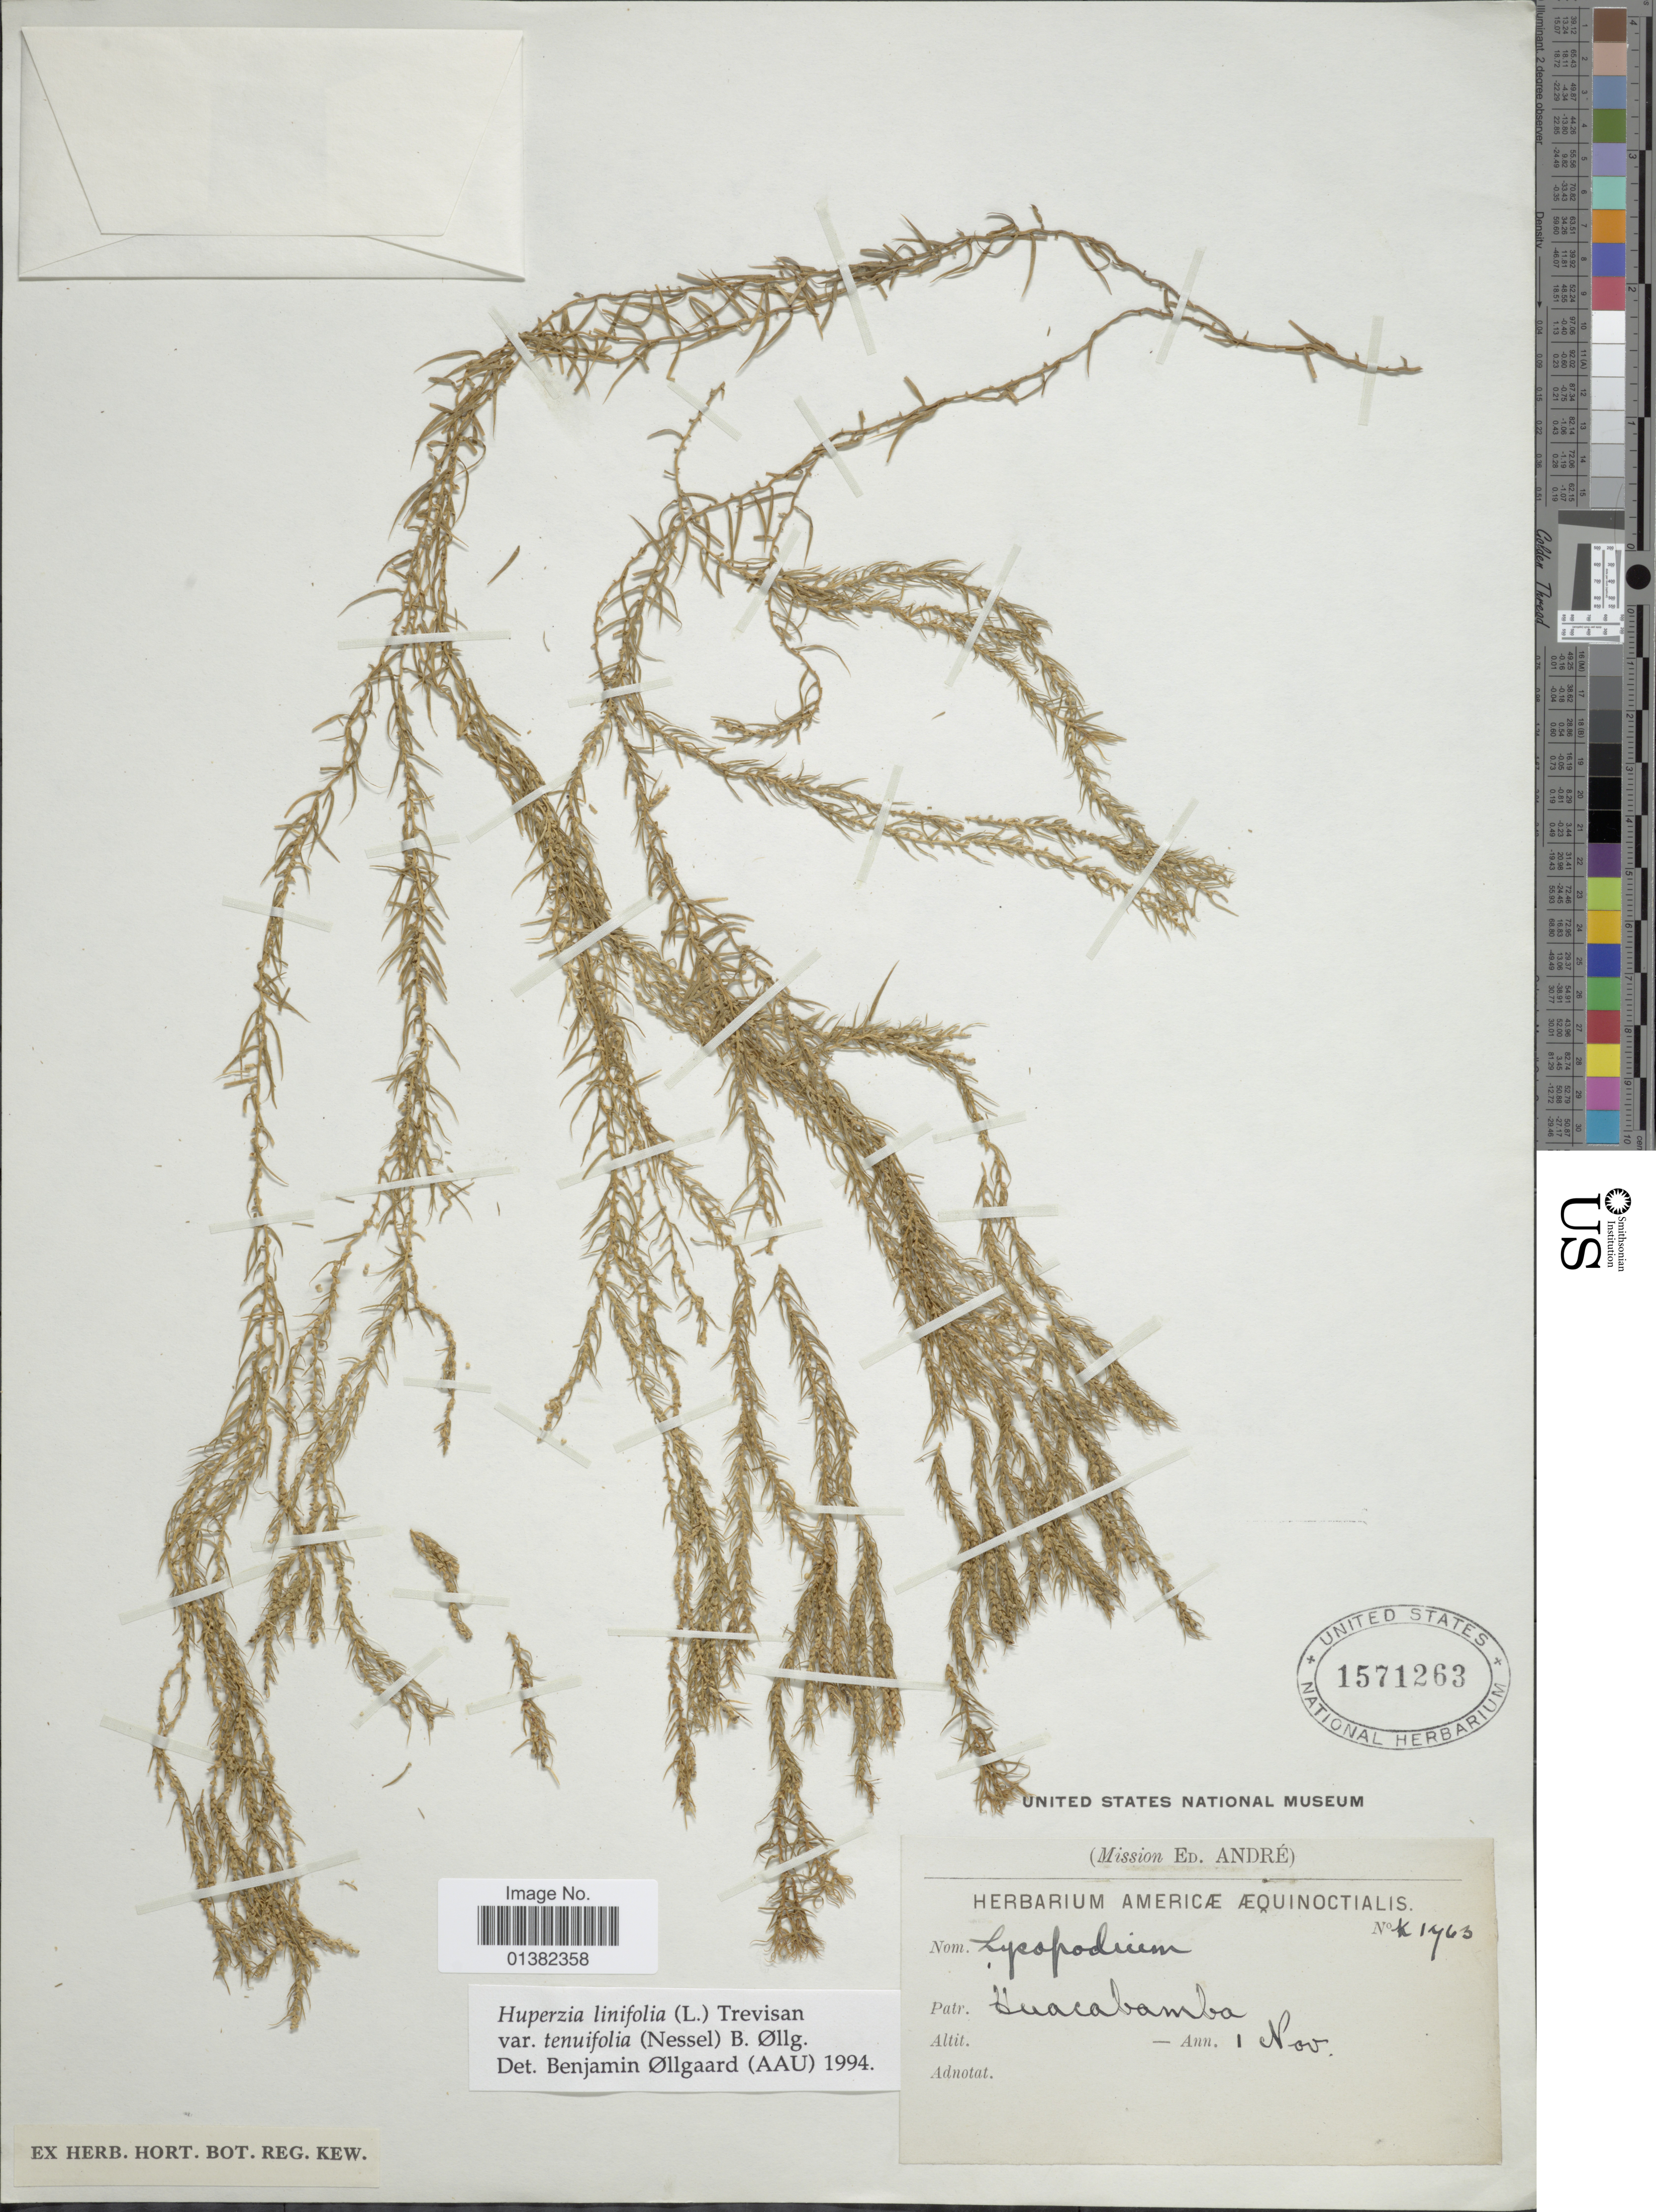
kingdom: Plantae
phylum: Tracheophyta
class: Lycopodiopsida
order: Lycopodiales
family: Lycopodiaceae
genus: Phlegmariurus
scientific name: Phlegmariurus linifolius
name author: (L.) B. Øllg.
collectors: E. Andre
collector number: K1963*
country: Peru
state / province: Piura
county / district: Huancabamba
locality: Huancabamba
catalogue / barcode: US 1571263